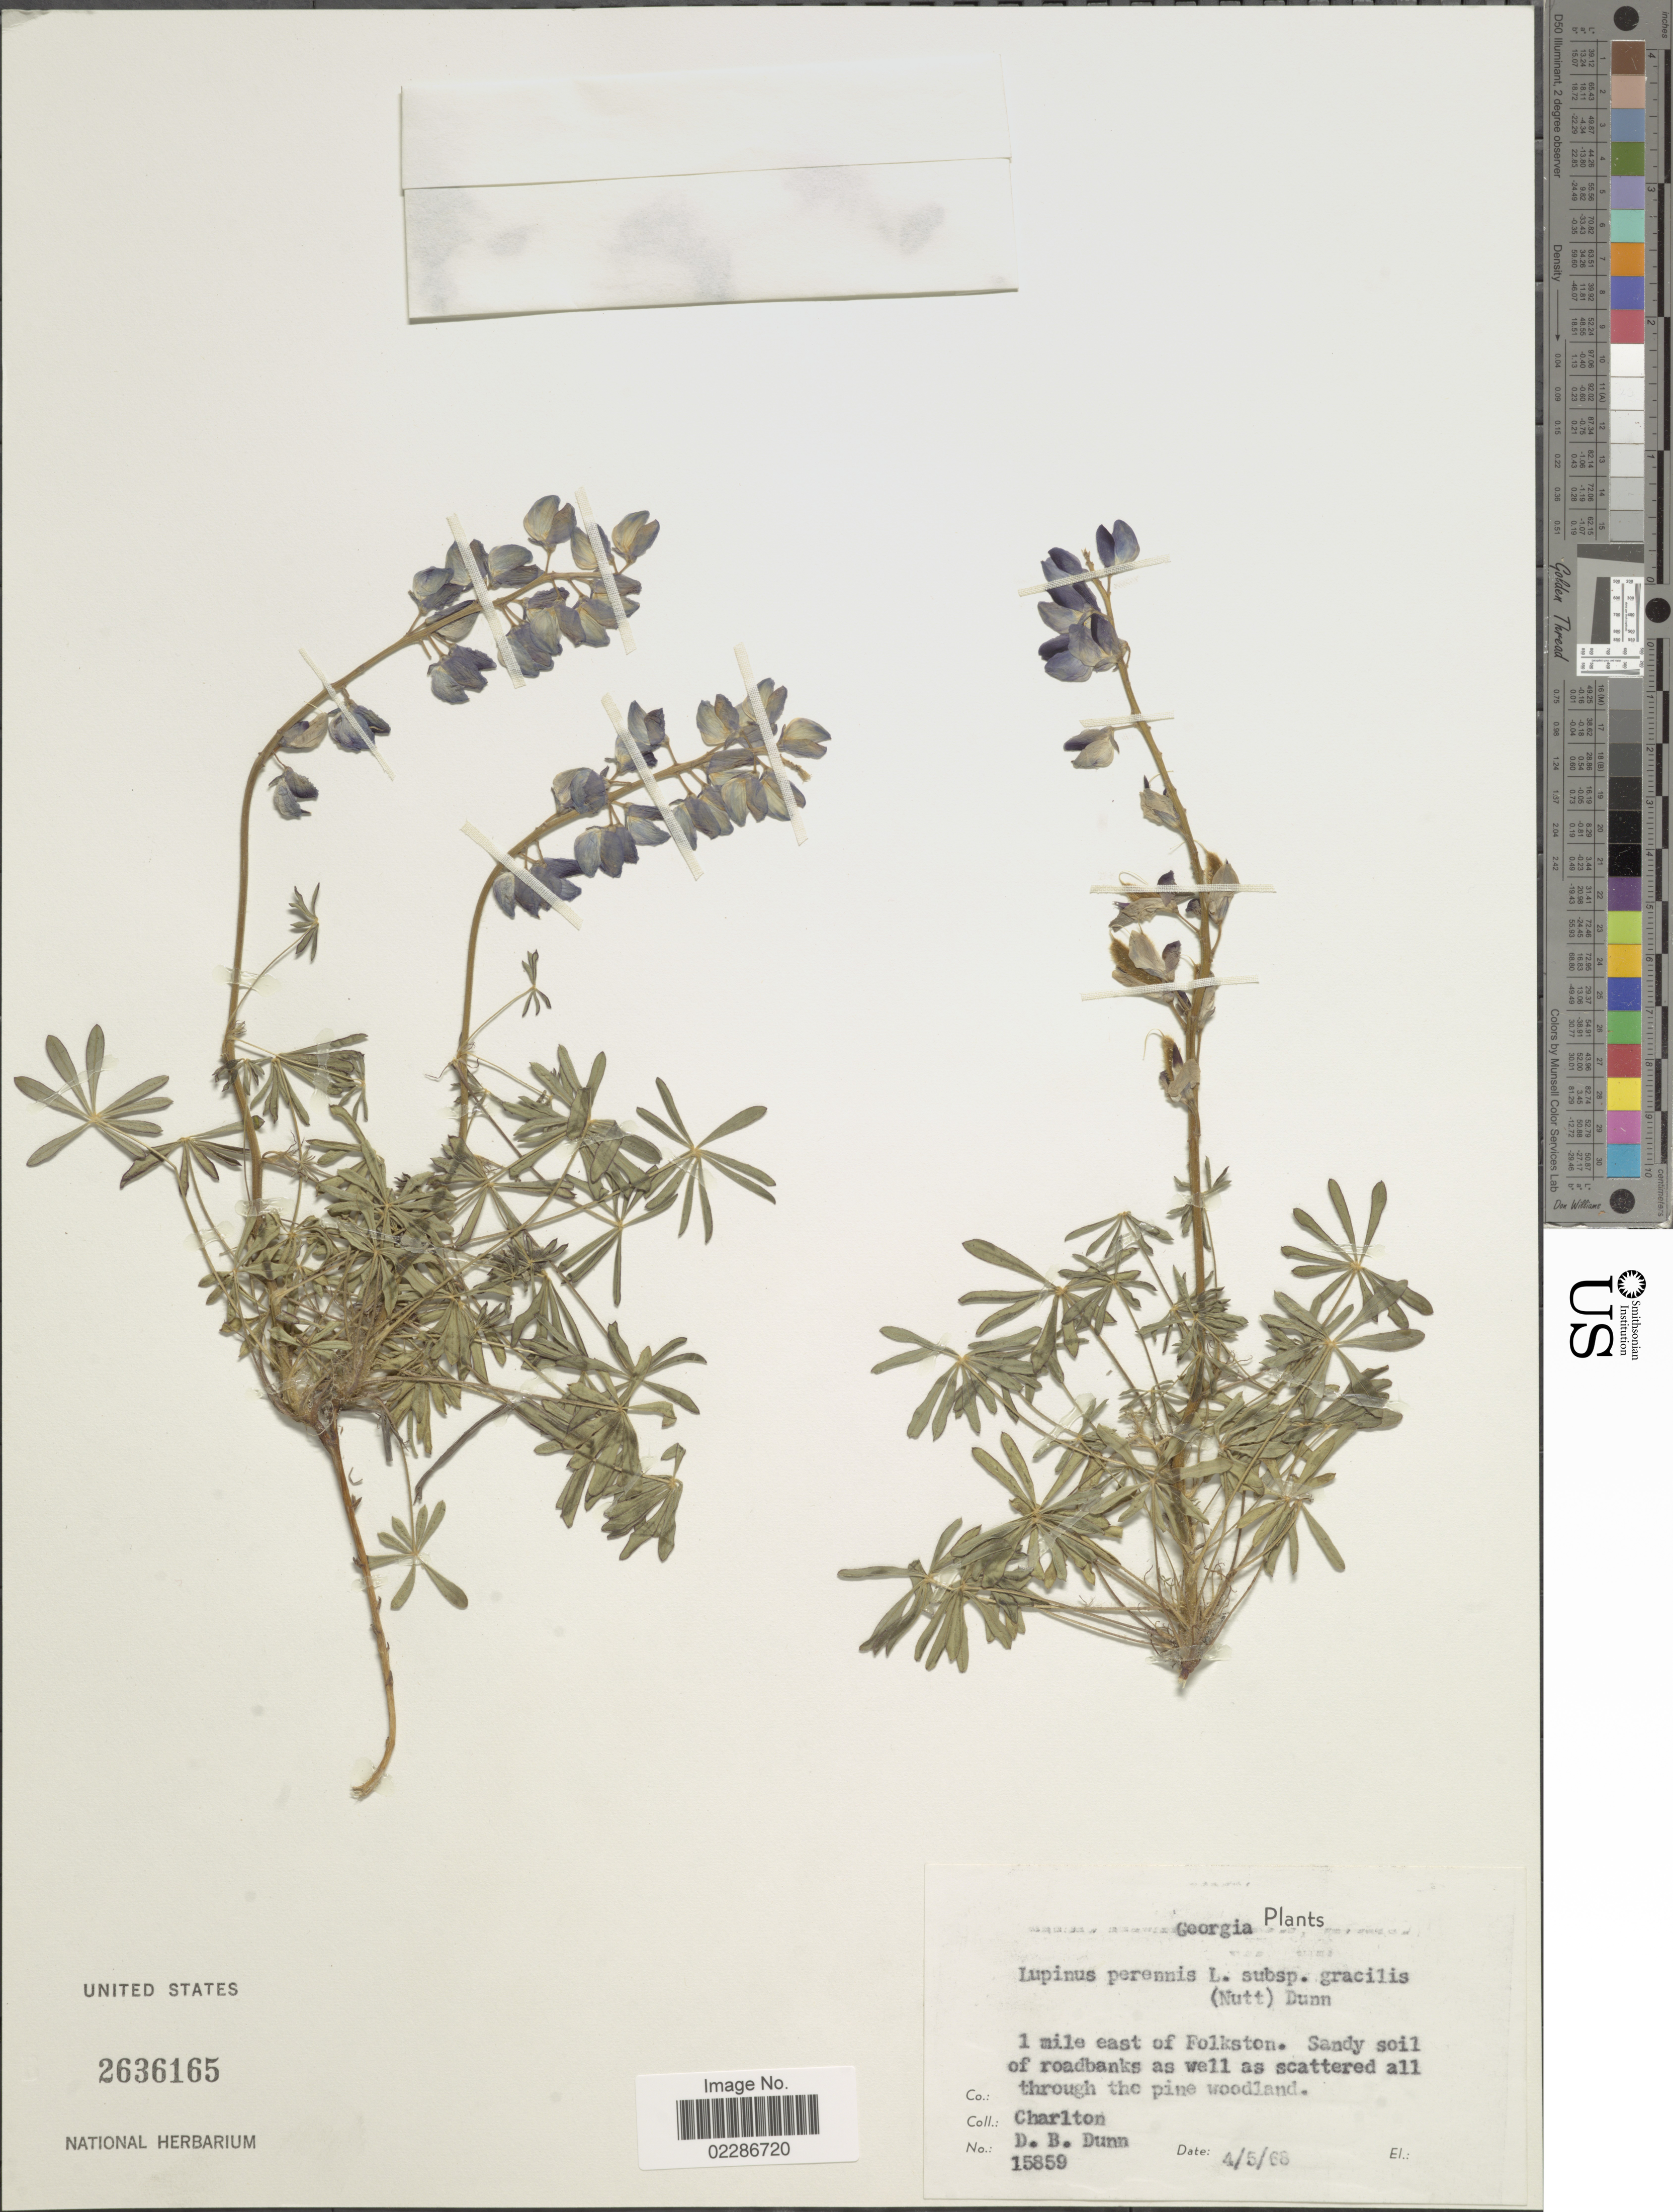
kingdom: Plantae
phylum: Tracheophyta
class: Magnoliopsida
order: Fabales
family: Fabaceae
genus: Lupinus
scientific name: Lupinus perennis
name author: L.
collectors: D. B. Dunn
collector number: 15859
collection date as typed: Transcribed d/m/y: 5/4/68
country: United States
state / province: Georgia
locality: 1 mile east of Folkston. Sandy soil of roadside as well as scattered all through the pine woodland, Co: Charlton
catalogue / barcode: US 2636165